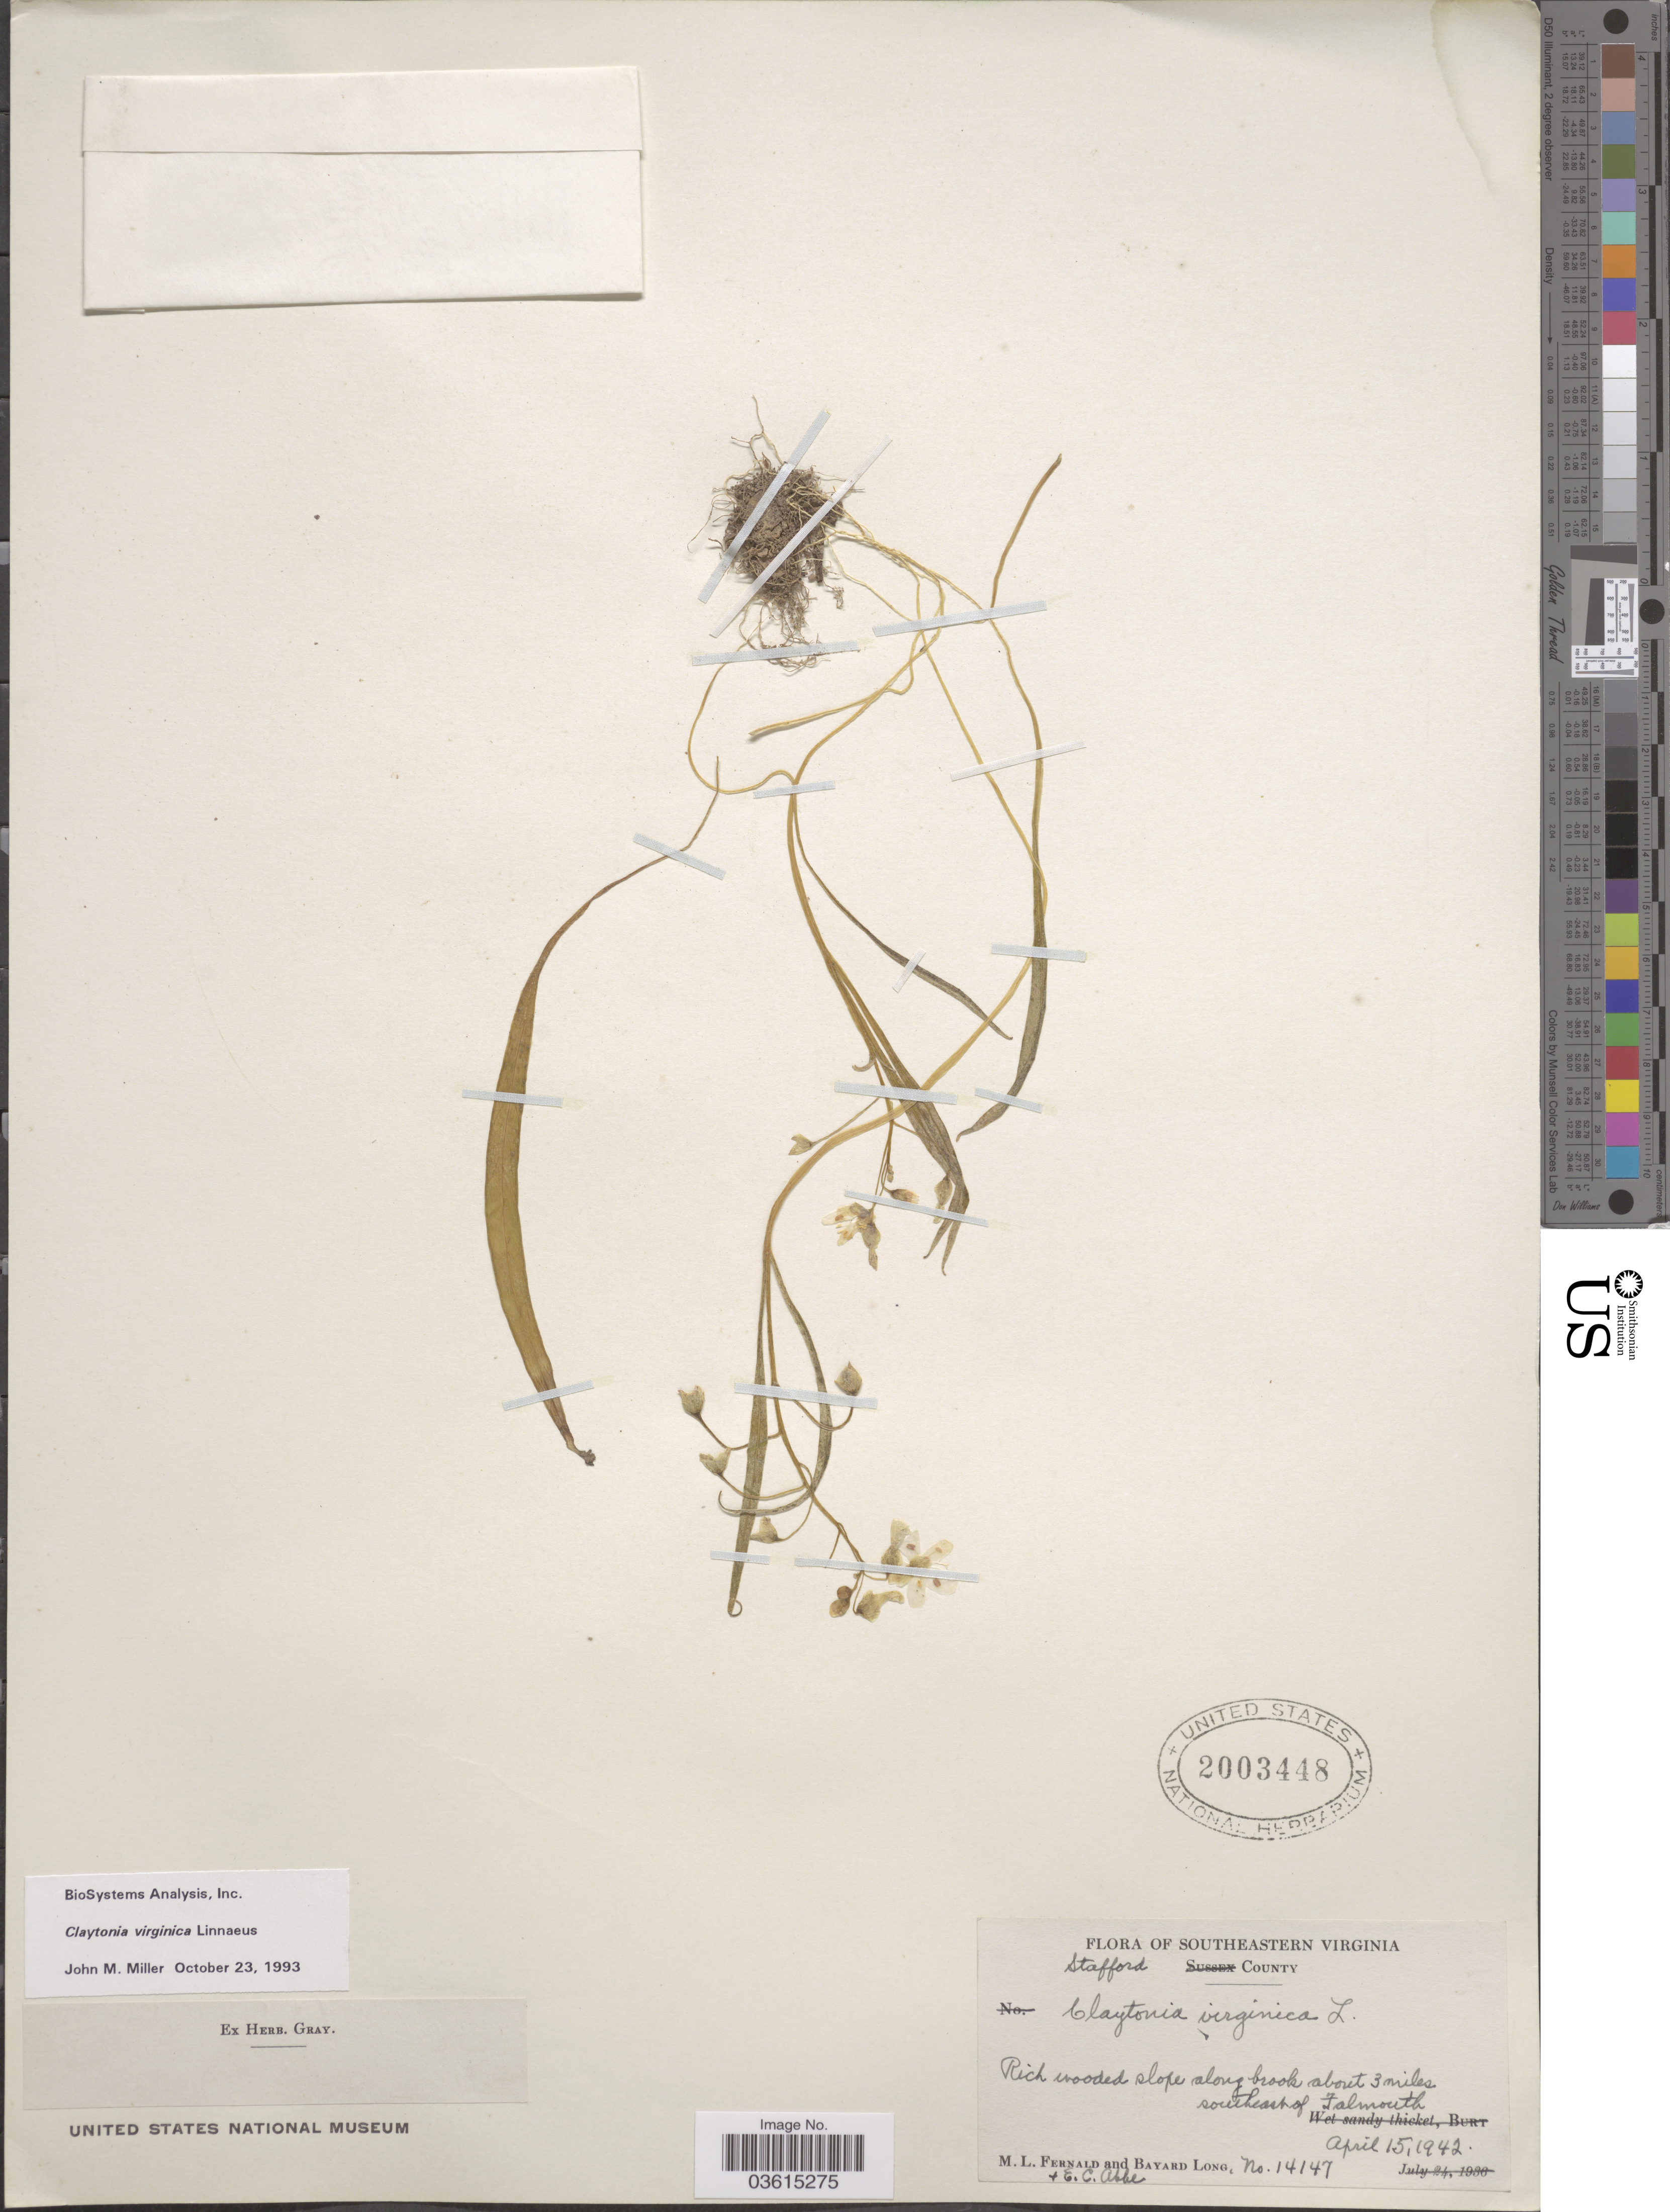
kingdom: Plantae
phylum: Tracheophyta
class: Magnoliopsida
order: Caryophyllales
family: Montiaceae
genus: Claytonia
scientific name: Claytonia virginica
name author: L.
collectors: M. L. Fernald, B. Long & E. C. Abbe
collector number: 14147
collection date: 1942-04-15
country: United States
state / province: Virginia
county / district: Stafford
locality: Southeastern Virginia. Stafford County. Along brook about 3 miles southeast of Falmouth.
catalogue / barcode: US 2003448